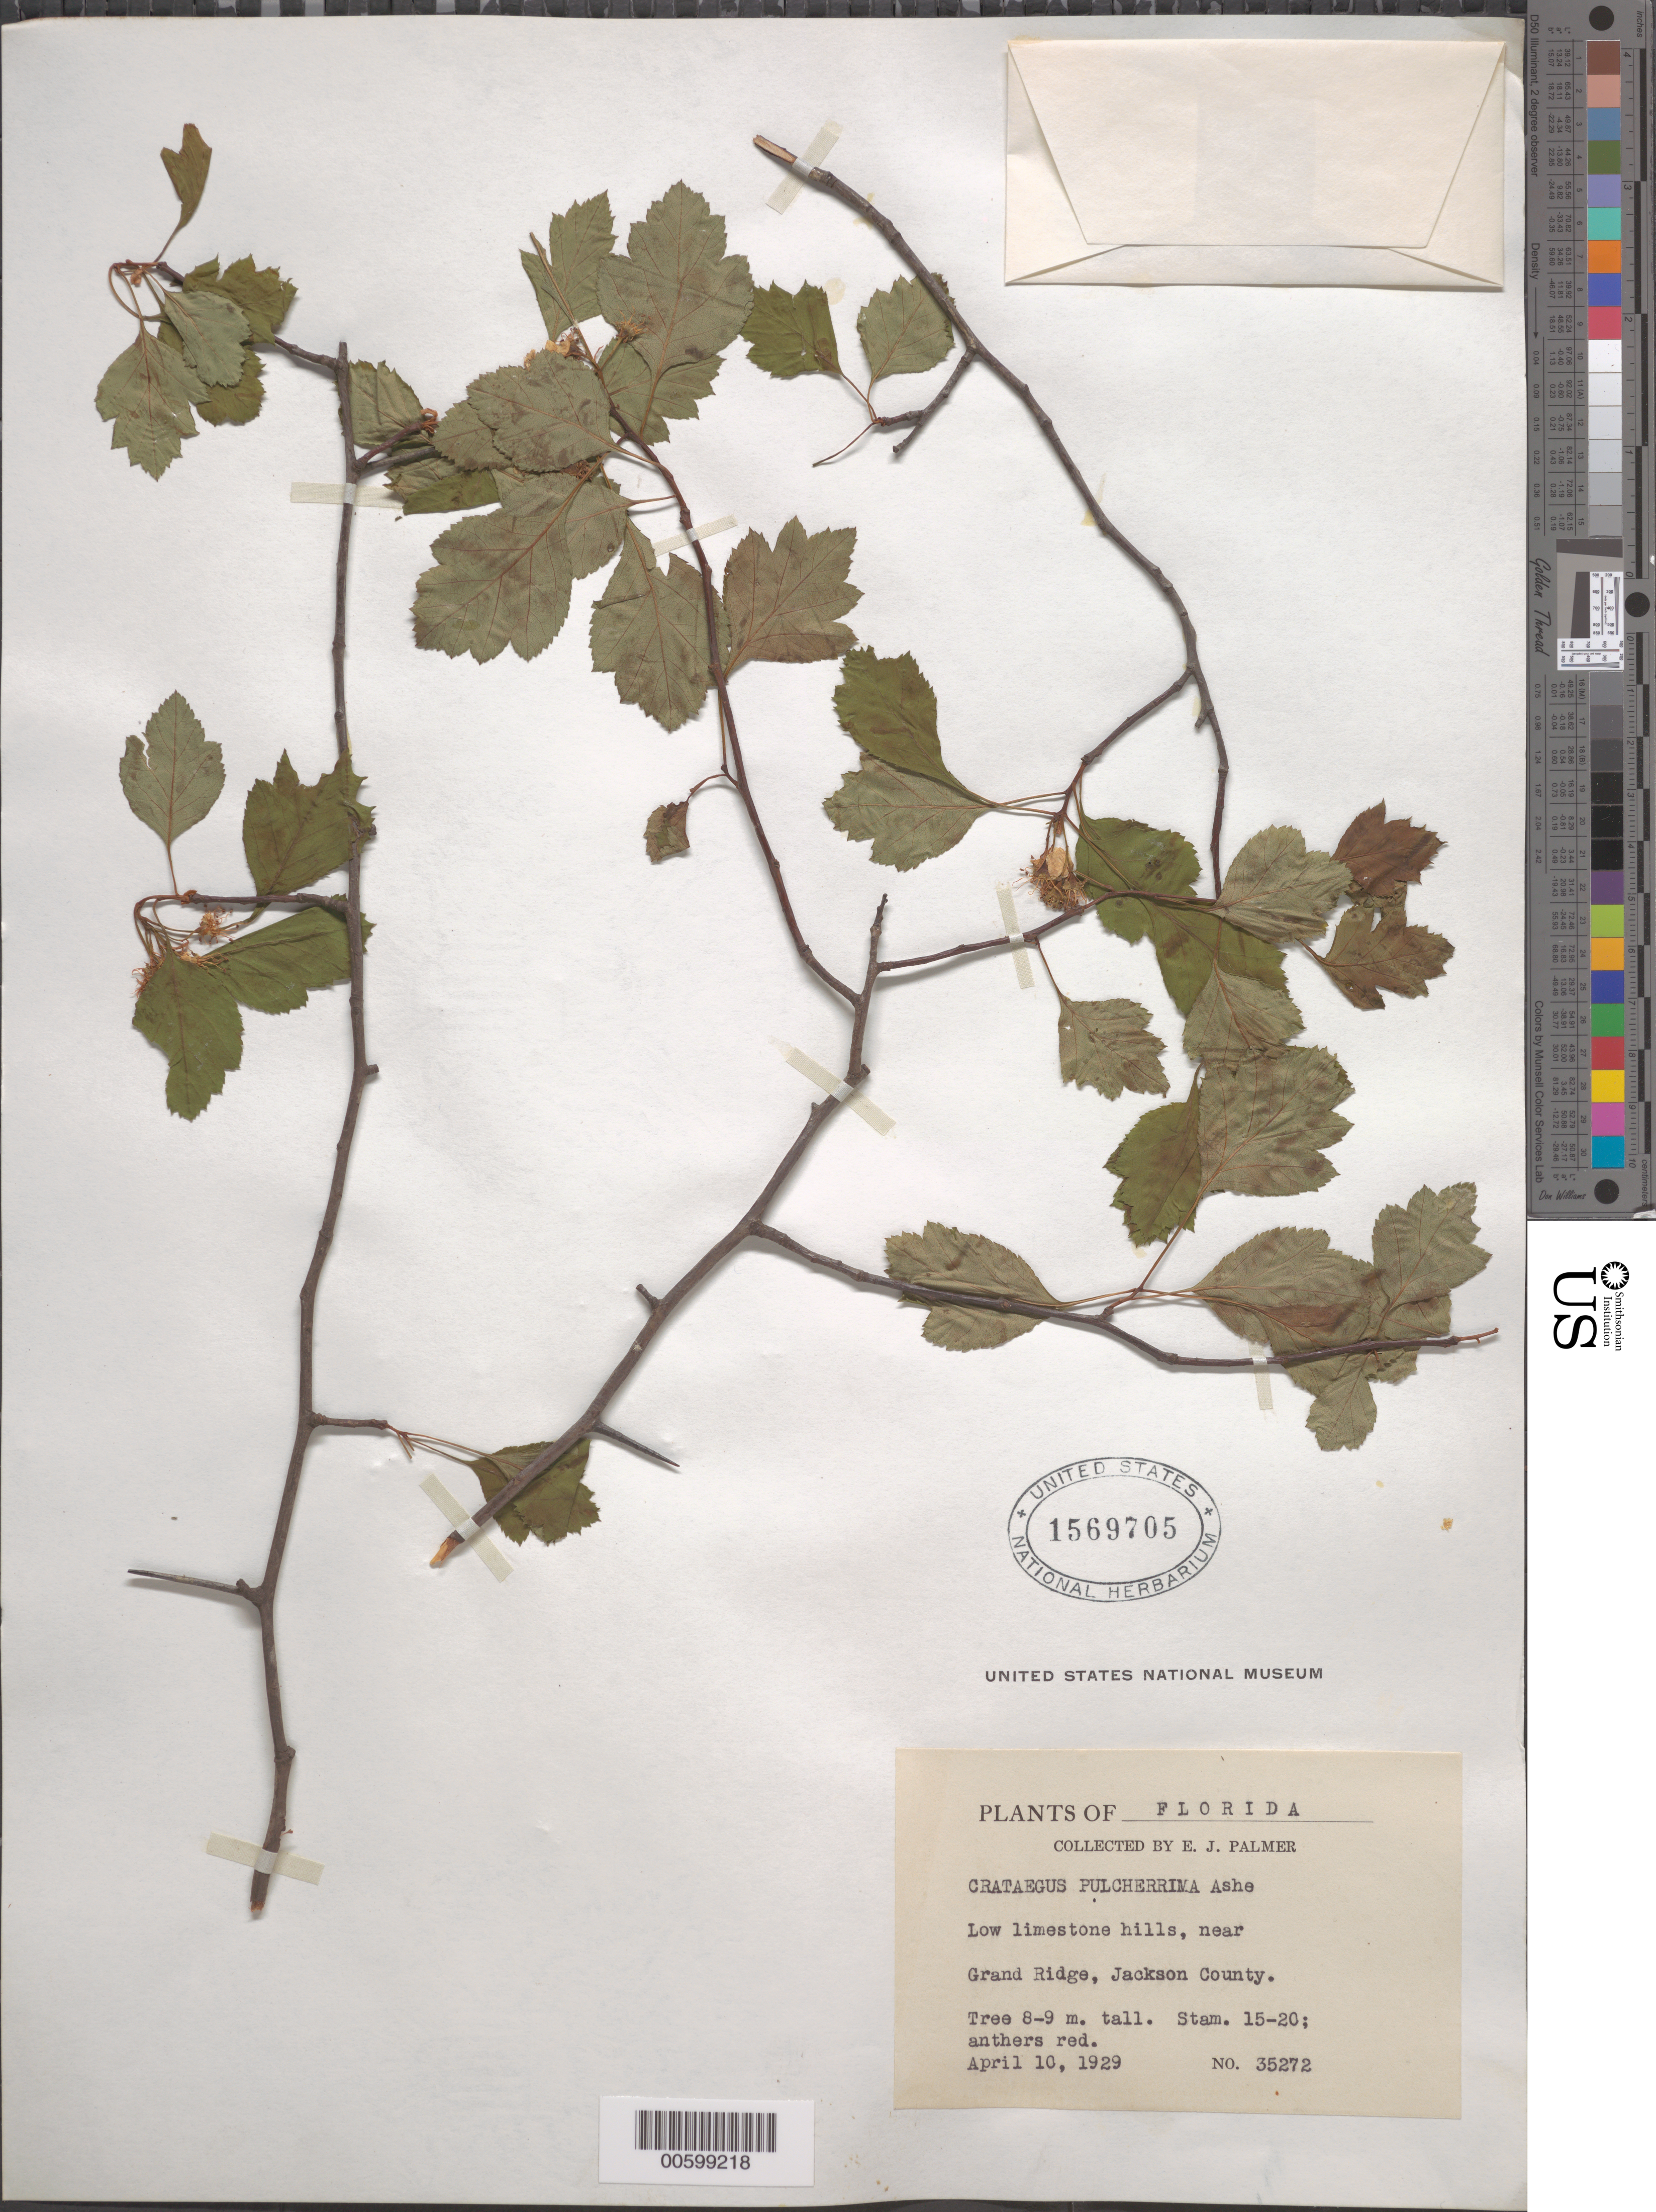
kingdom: Plantae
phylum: Tracheophyta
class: Magnoliopsida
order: Rosales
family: Rosaceae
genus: Crataegus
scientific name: Crataegus pulcherrima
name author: Ashe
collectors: E. J. Palmer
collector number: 35272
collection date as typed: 10 Apr 1929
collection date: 1929-04-10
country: United States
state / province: Florida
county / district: Jackson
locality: near Grand Ridge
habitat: Low limestone hills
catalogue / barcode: US 1569705